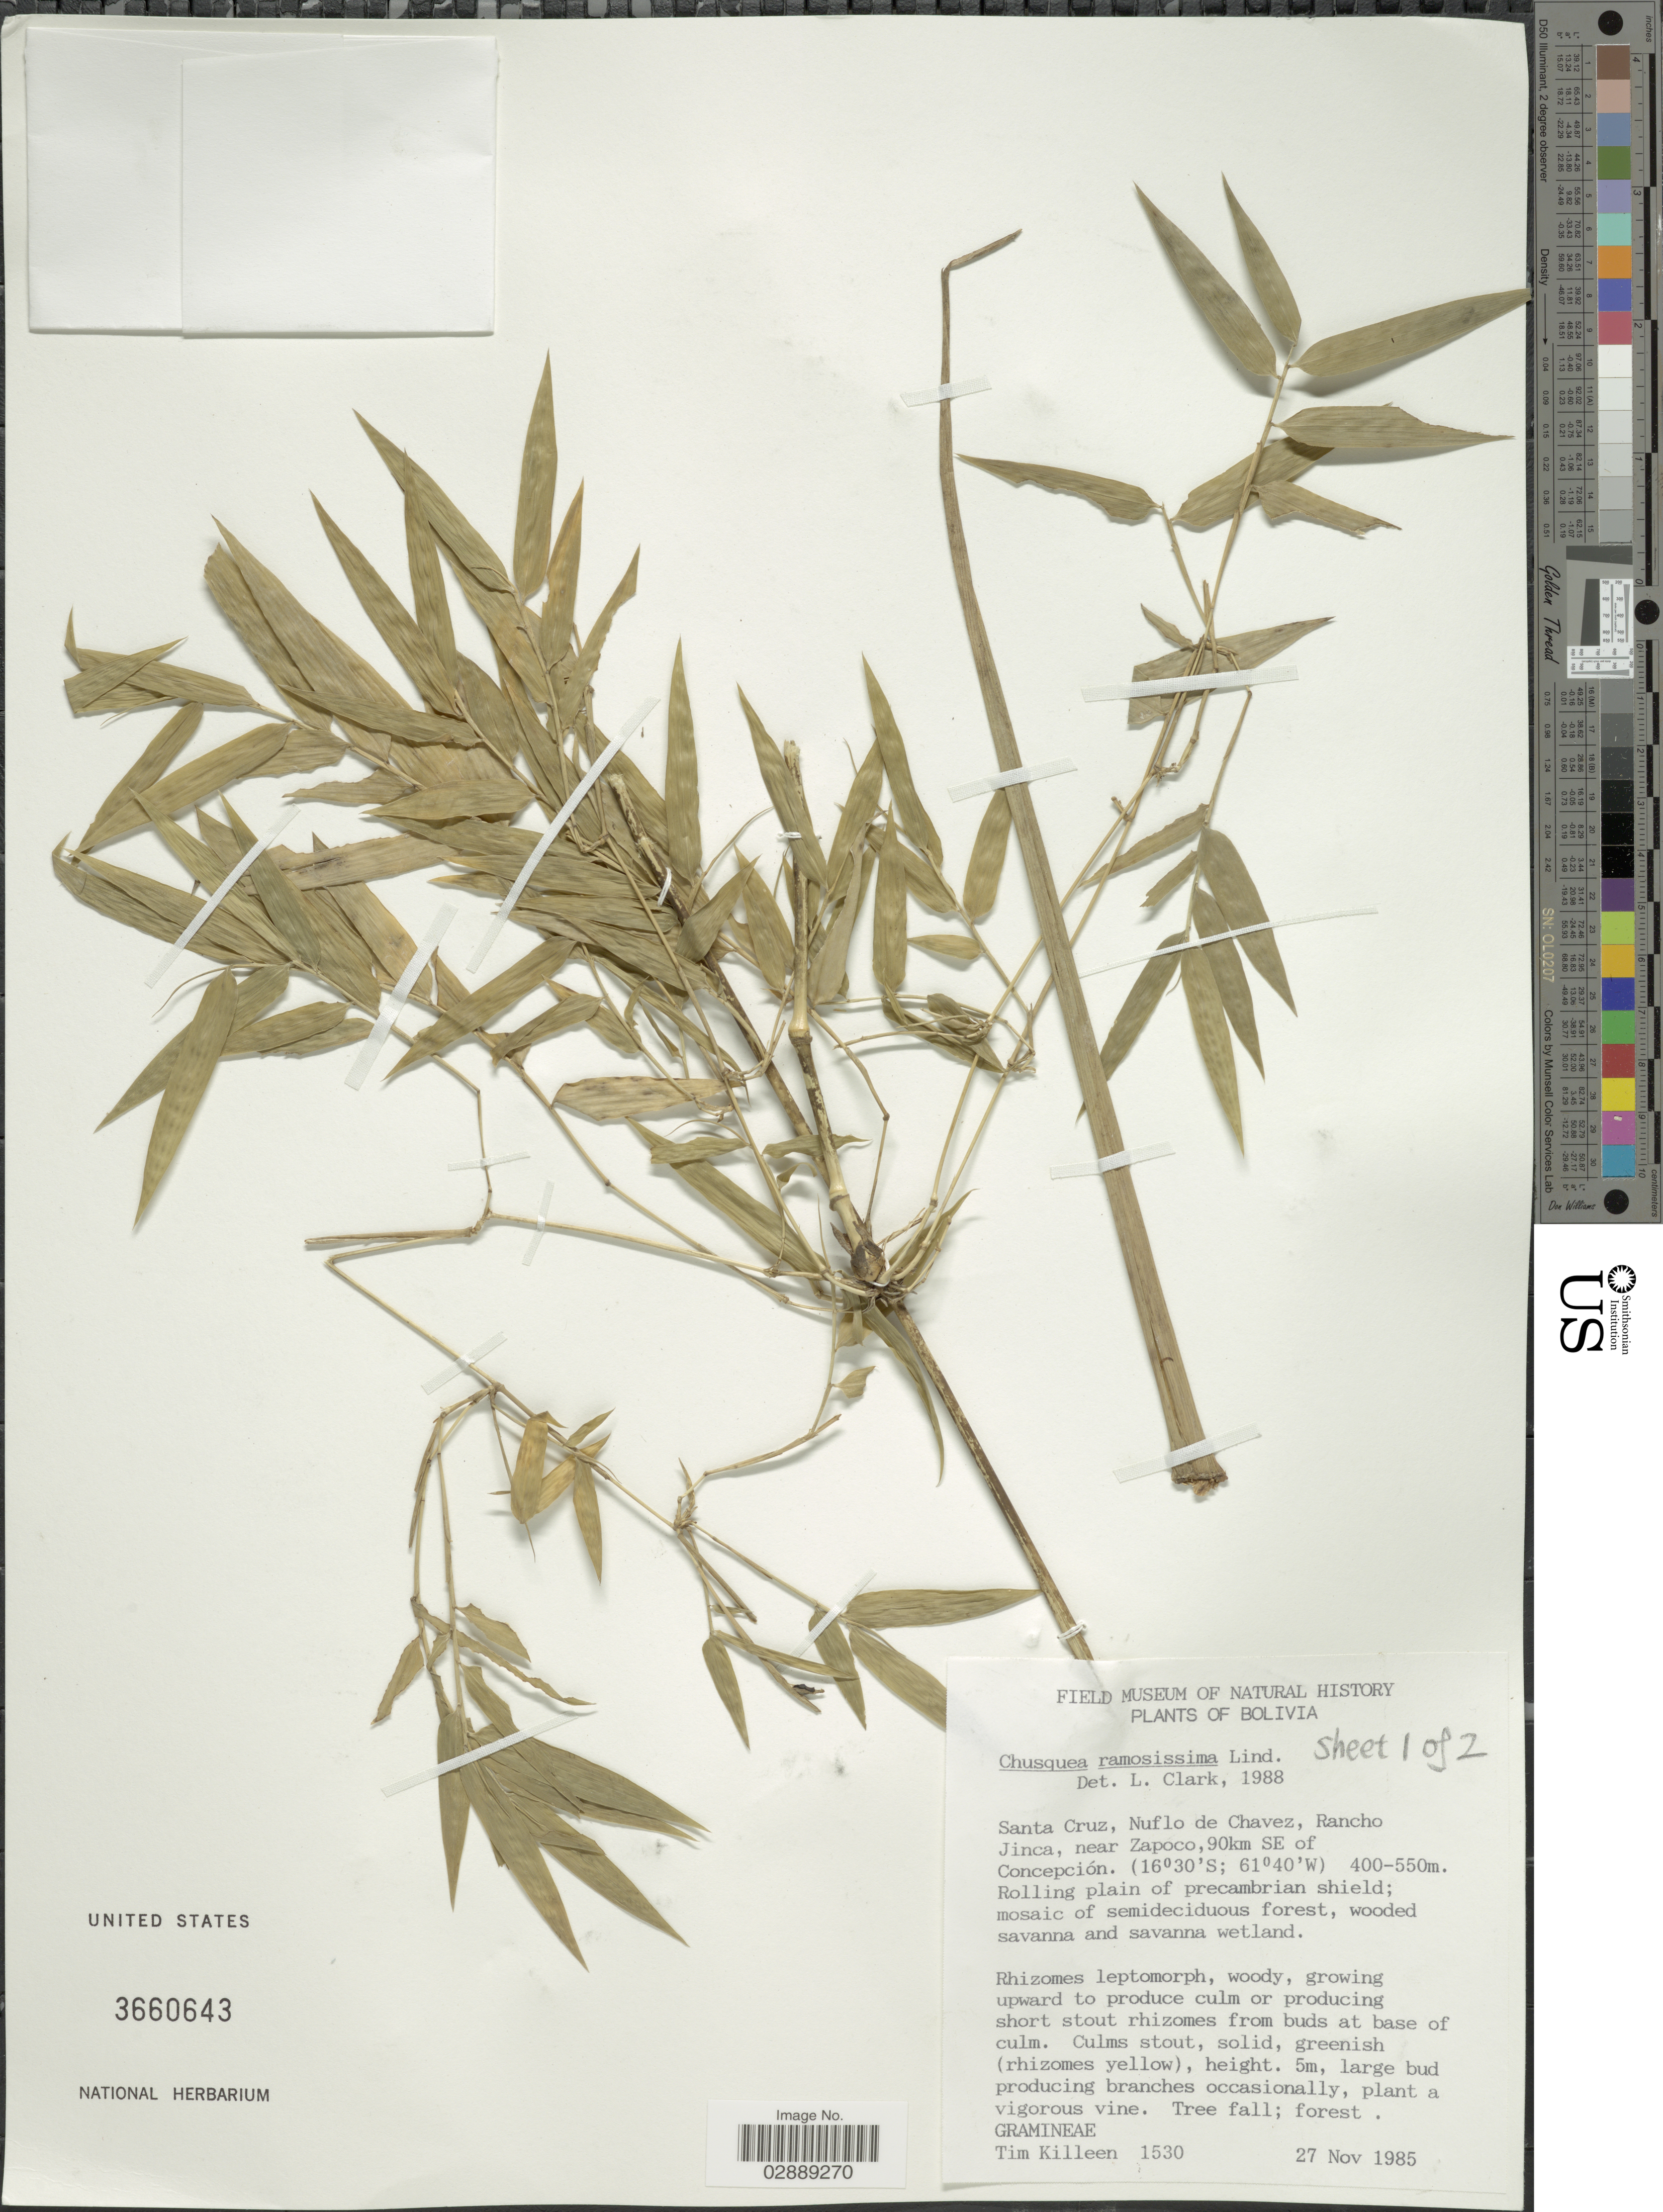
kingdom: Plantae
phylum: Tracheophyta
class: Liliopsida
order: Poales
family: Poaceae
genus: Chusquea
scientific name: Chusquea ramosissima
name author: Lindm.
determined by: Clark, L.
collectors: T. J. Killeen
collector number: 1530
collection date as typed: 27 Nov 1985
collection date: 1985-11-27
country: Bolivia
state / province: Santa Cruz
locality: Nuflo de Chavez, Rancho Jinca, near Zapoco, 90 km SE of Conception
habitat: Rolling plain of precambrian shield, mosaic of semideciduous forest, wooded savanna and savanna wetland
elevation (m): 400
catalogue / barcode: US 3660643